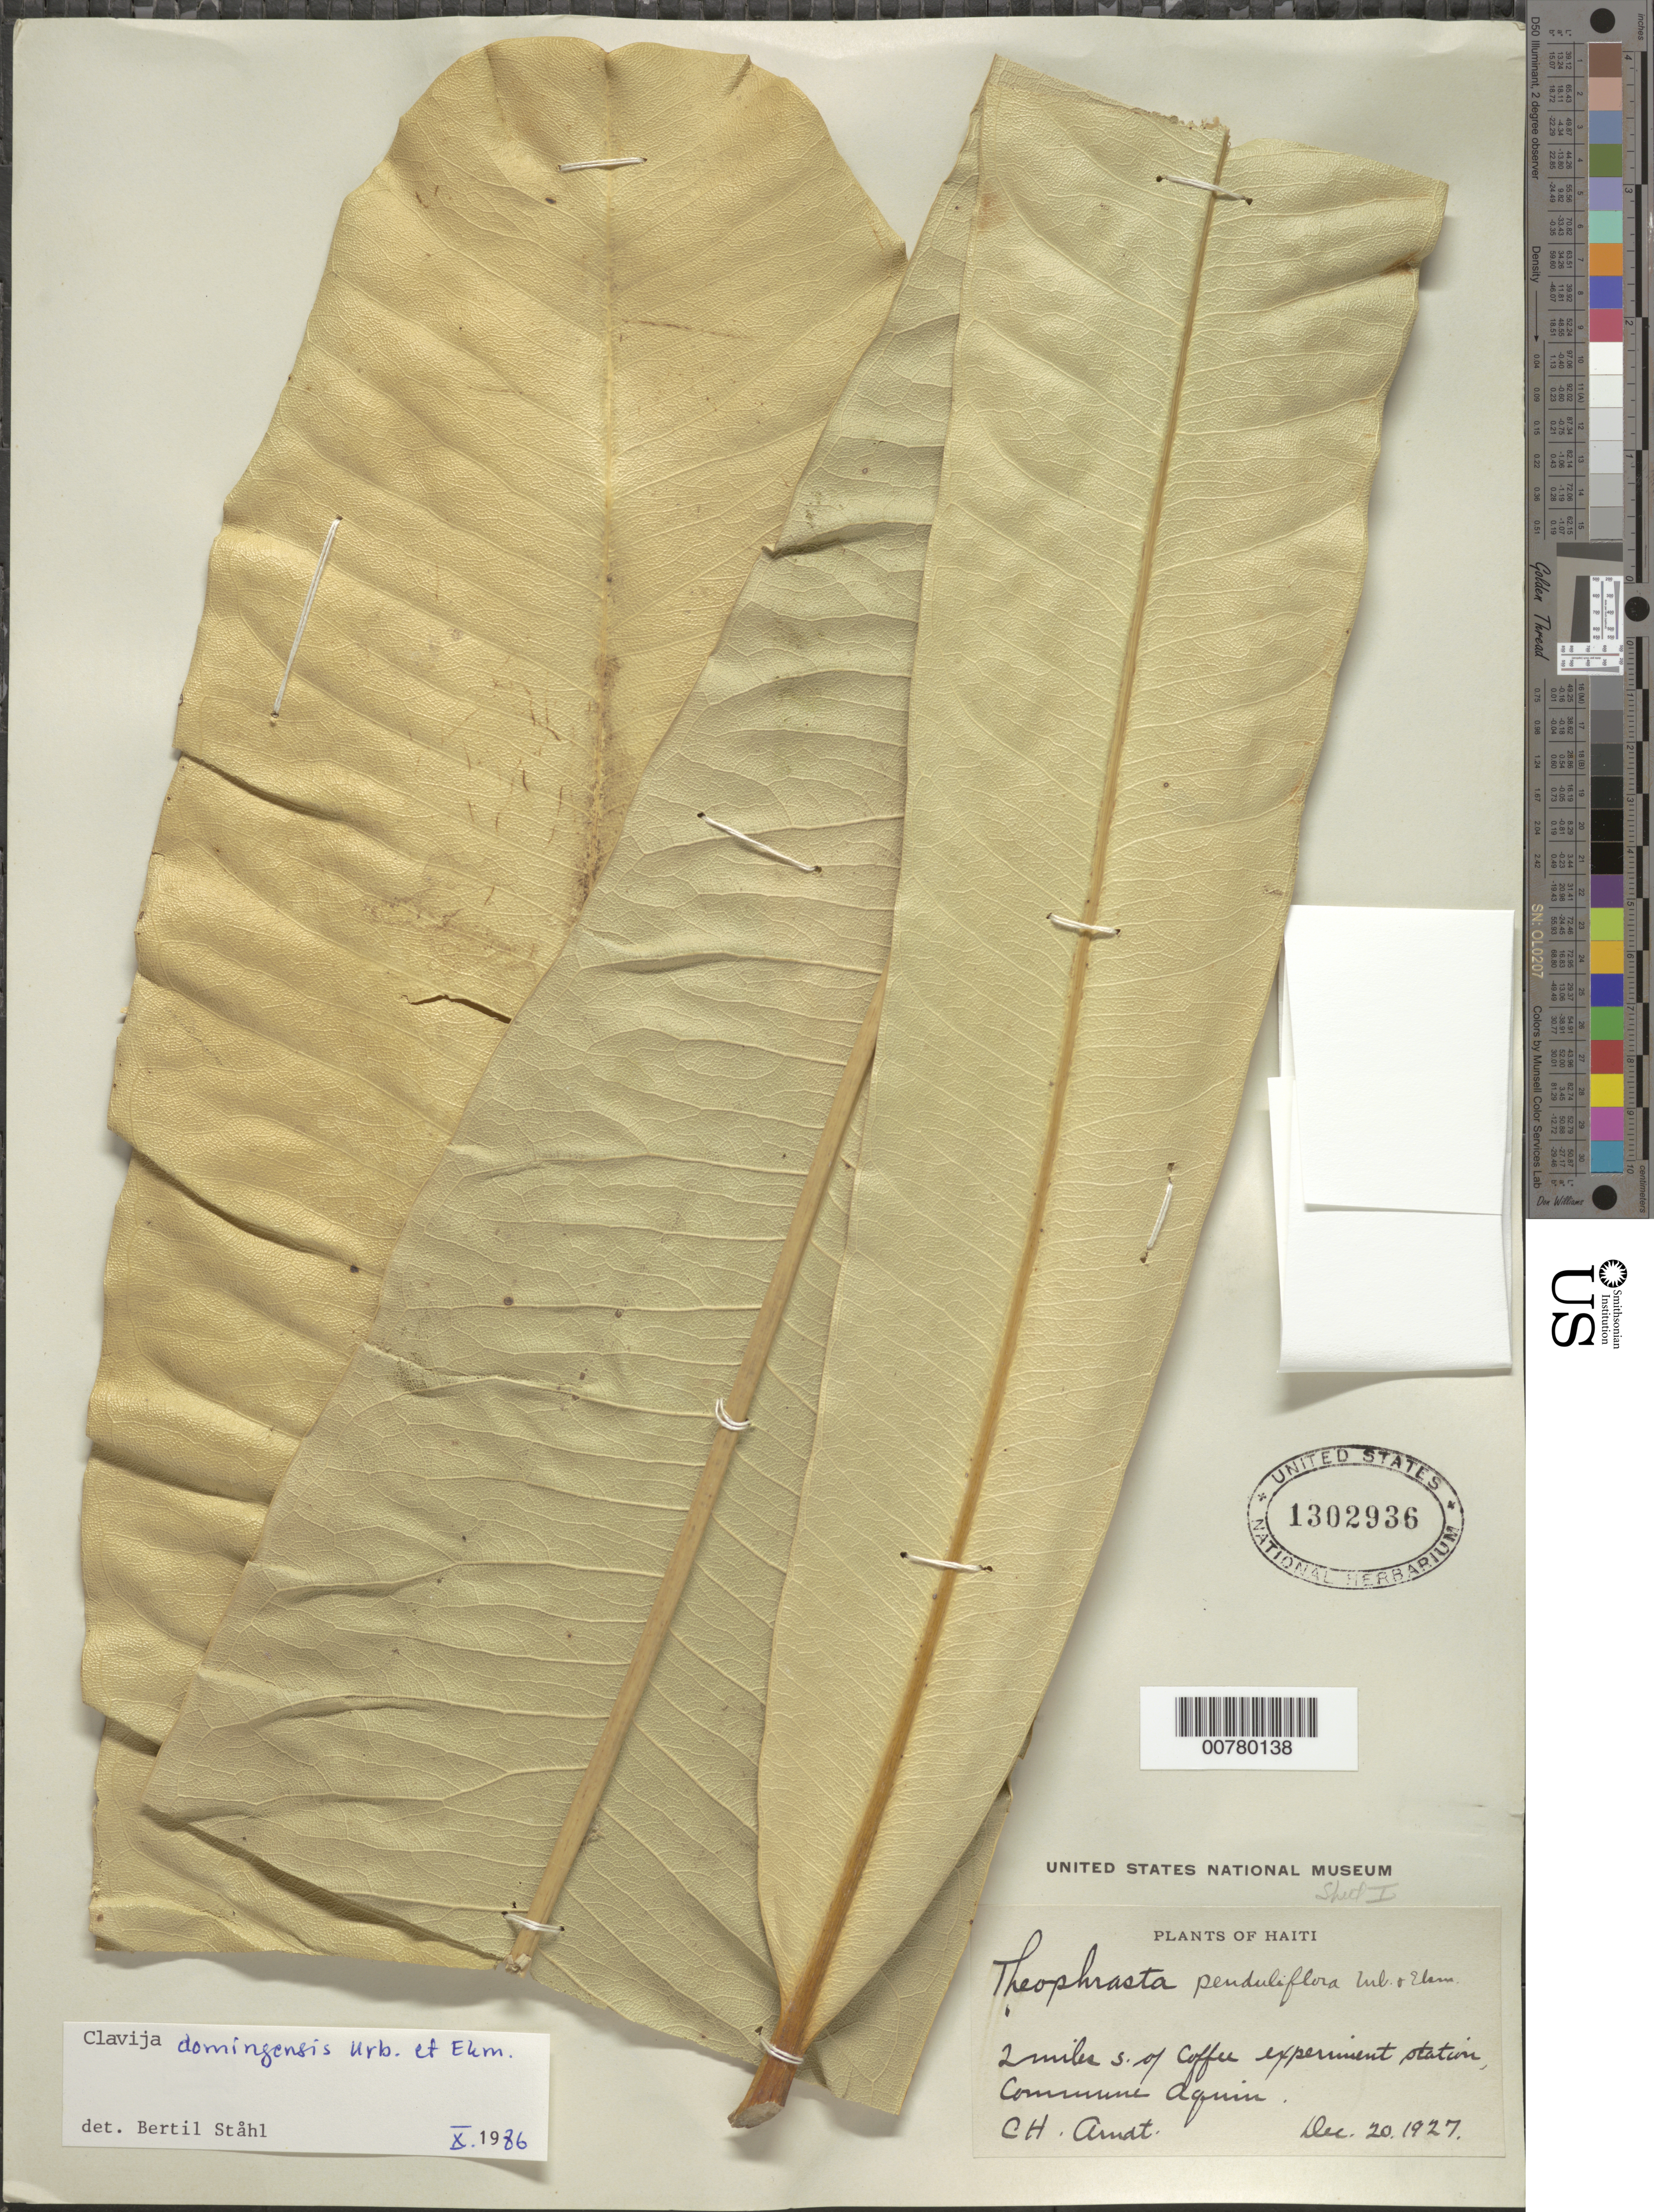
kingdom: Plantae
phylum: Tracheophyta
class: Magnoliopsida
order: Ericales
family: Primulaceae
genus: Clavija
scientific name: Clavija domingensis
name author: Urb. & Ekman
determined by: Ståhl, B.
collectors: C. Arndt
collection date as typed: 20 Dec 1927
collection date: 1927-12-20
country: Haiti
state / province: Sud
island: Hispaniola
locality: Commune Aquin, 2 miles south of Coffee esperiment Station.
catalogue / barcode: US 1302936